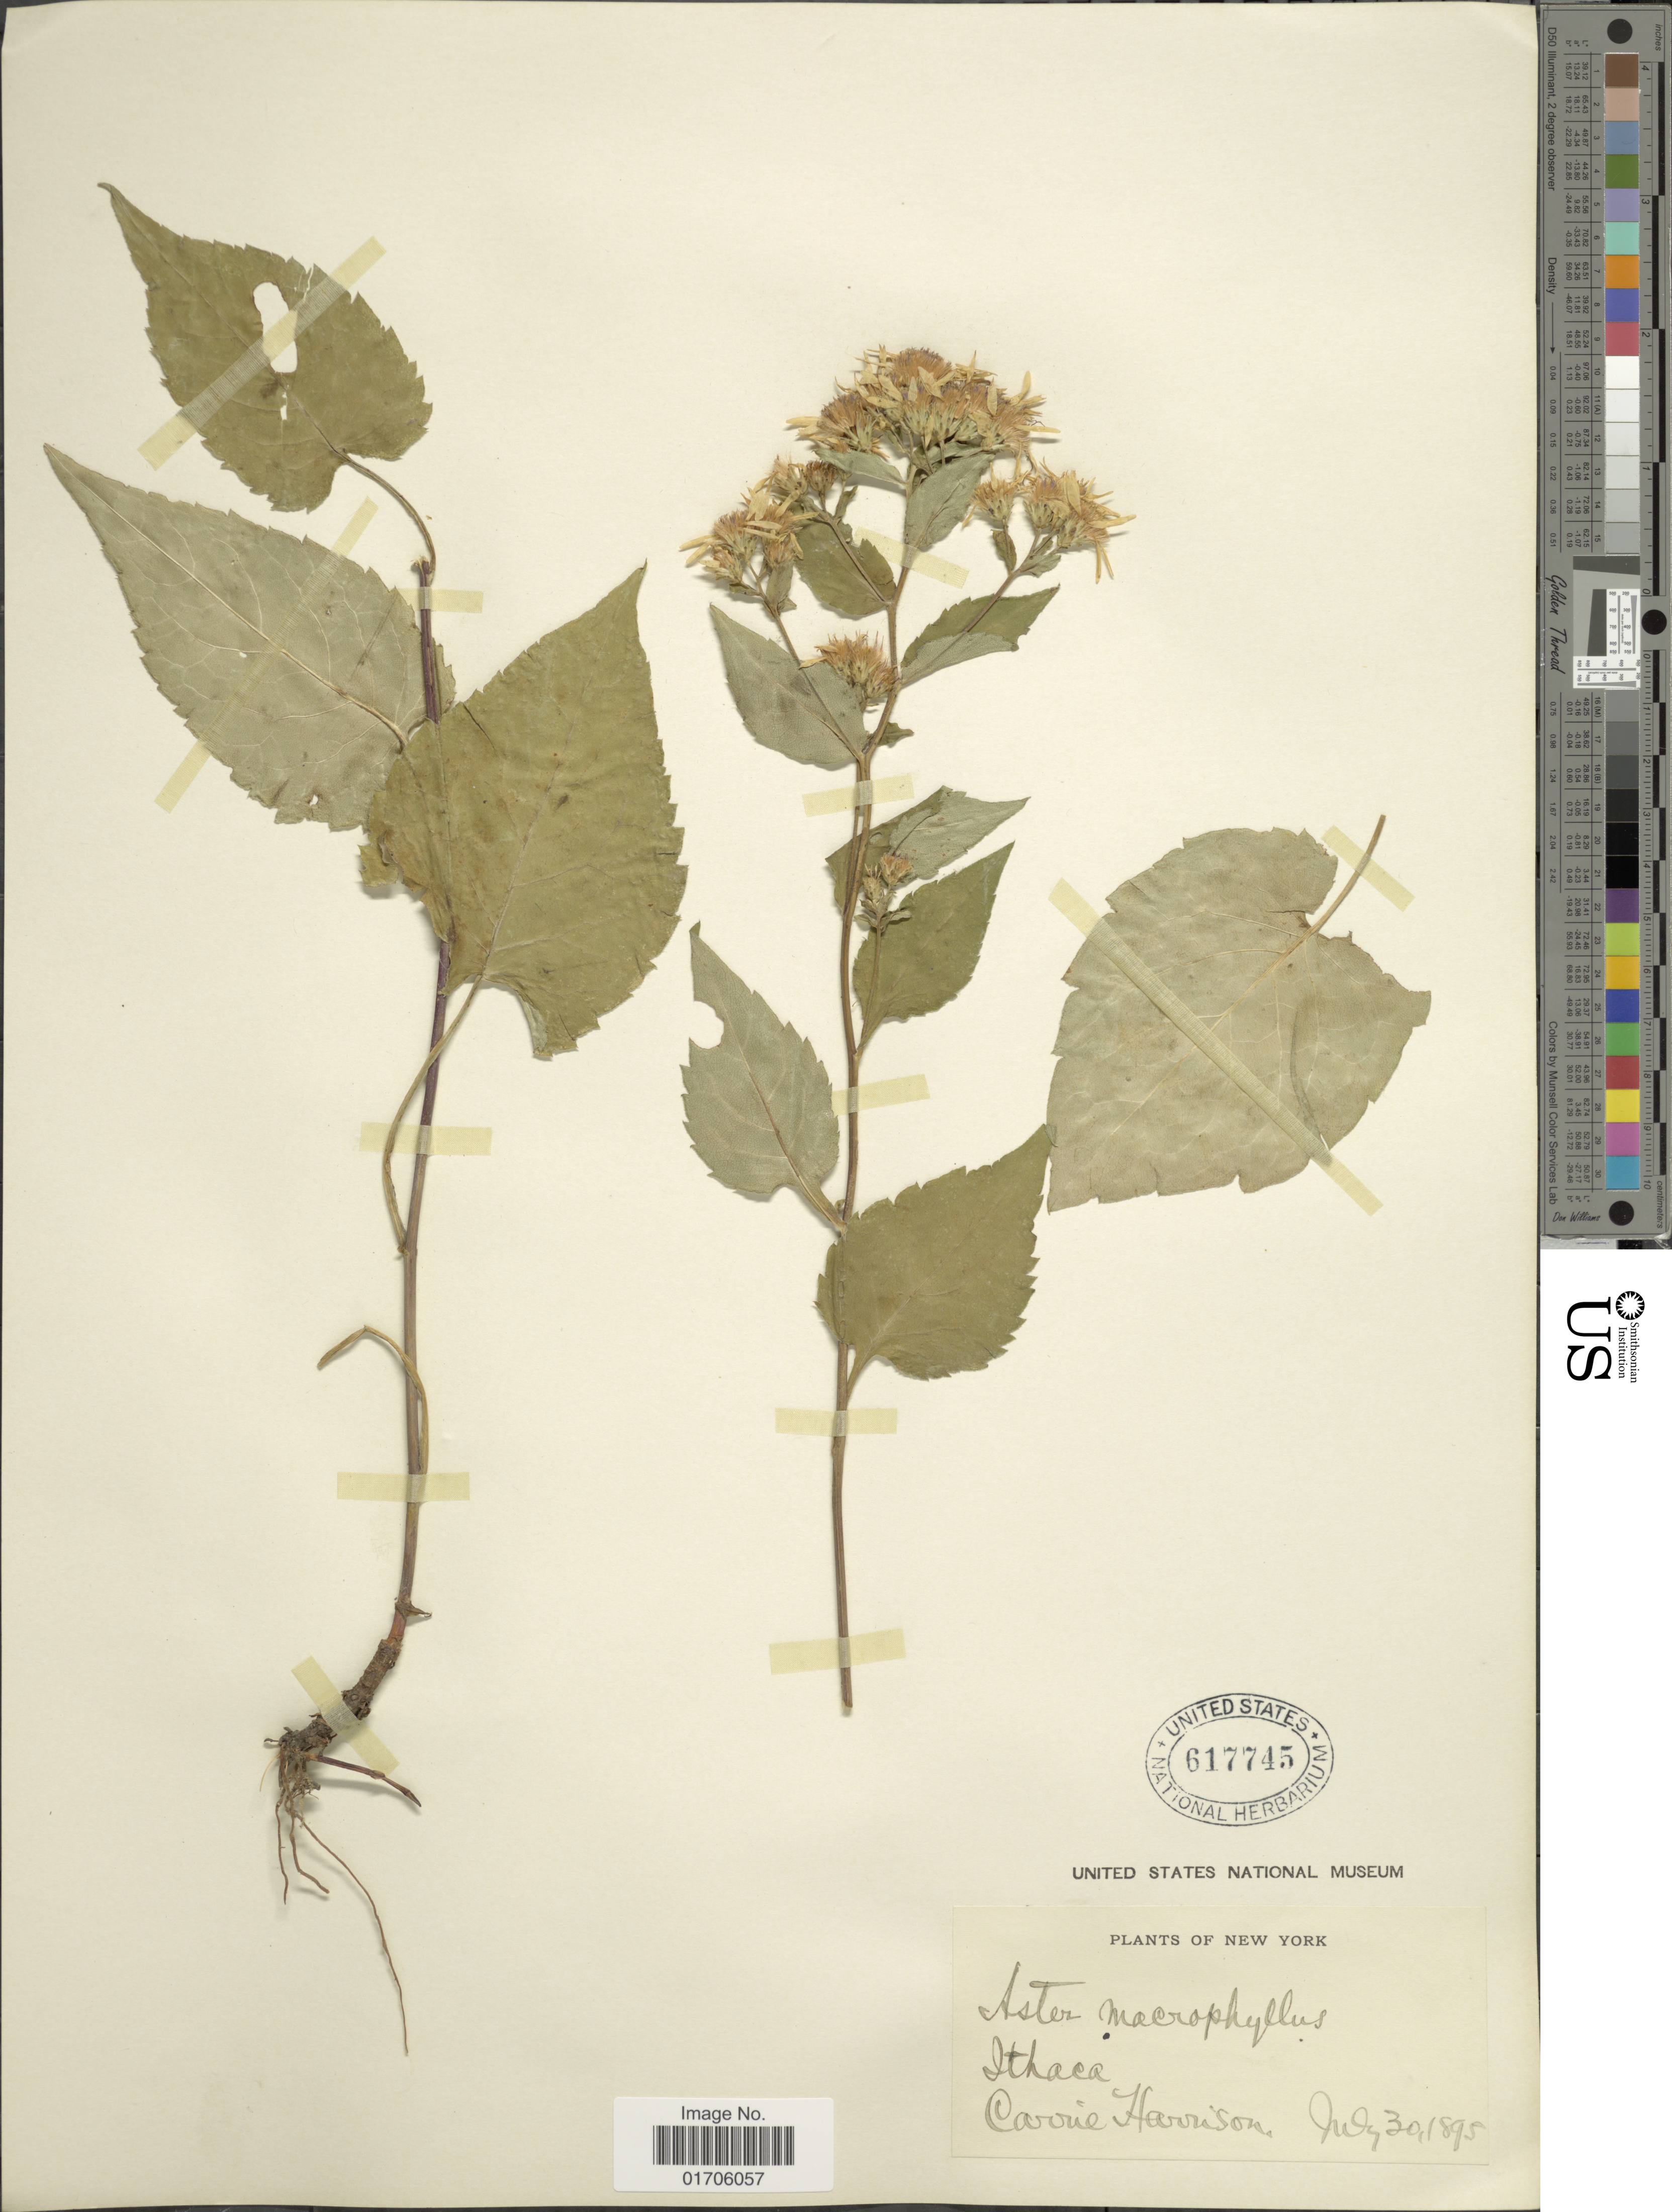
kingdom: Plantae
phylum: Tracheophyta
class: Magnoliopsida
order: Asterales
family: Asteraceae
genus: Aster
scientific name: Aster curvescens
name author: E.S. Burgess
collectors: C. Harrison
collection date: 1895-07-30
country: United States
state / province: New York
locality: New York. Ithaca.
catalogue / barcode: US 617745